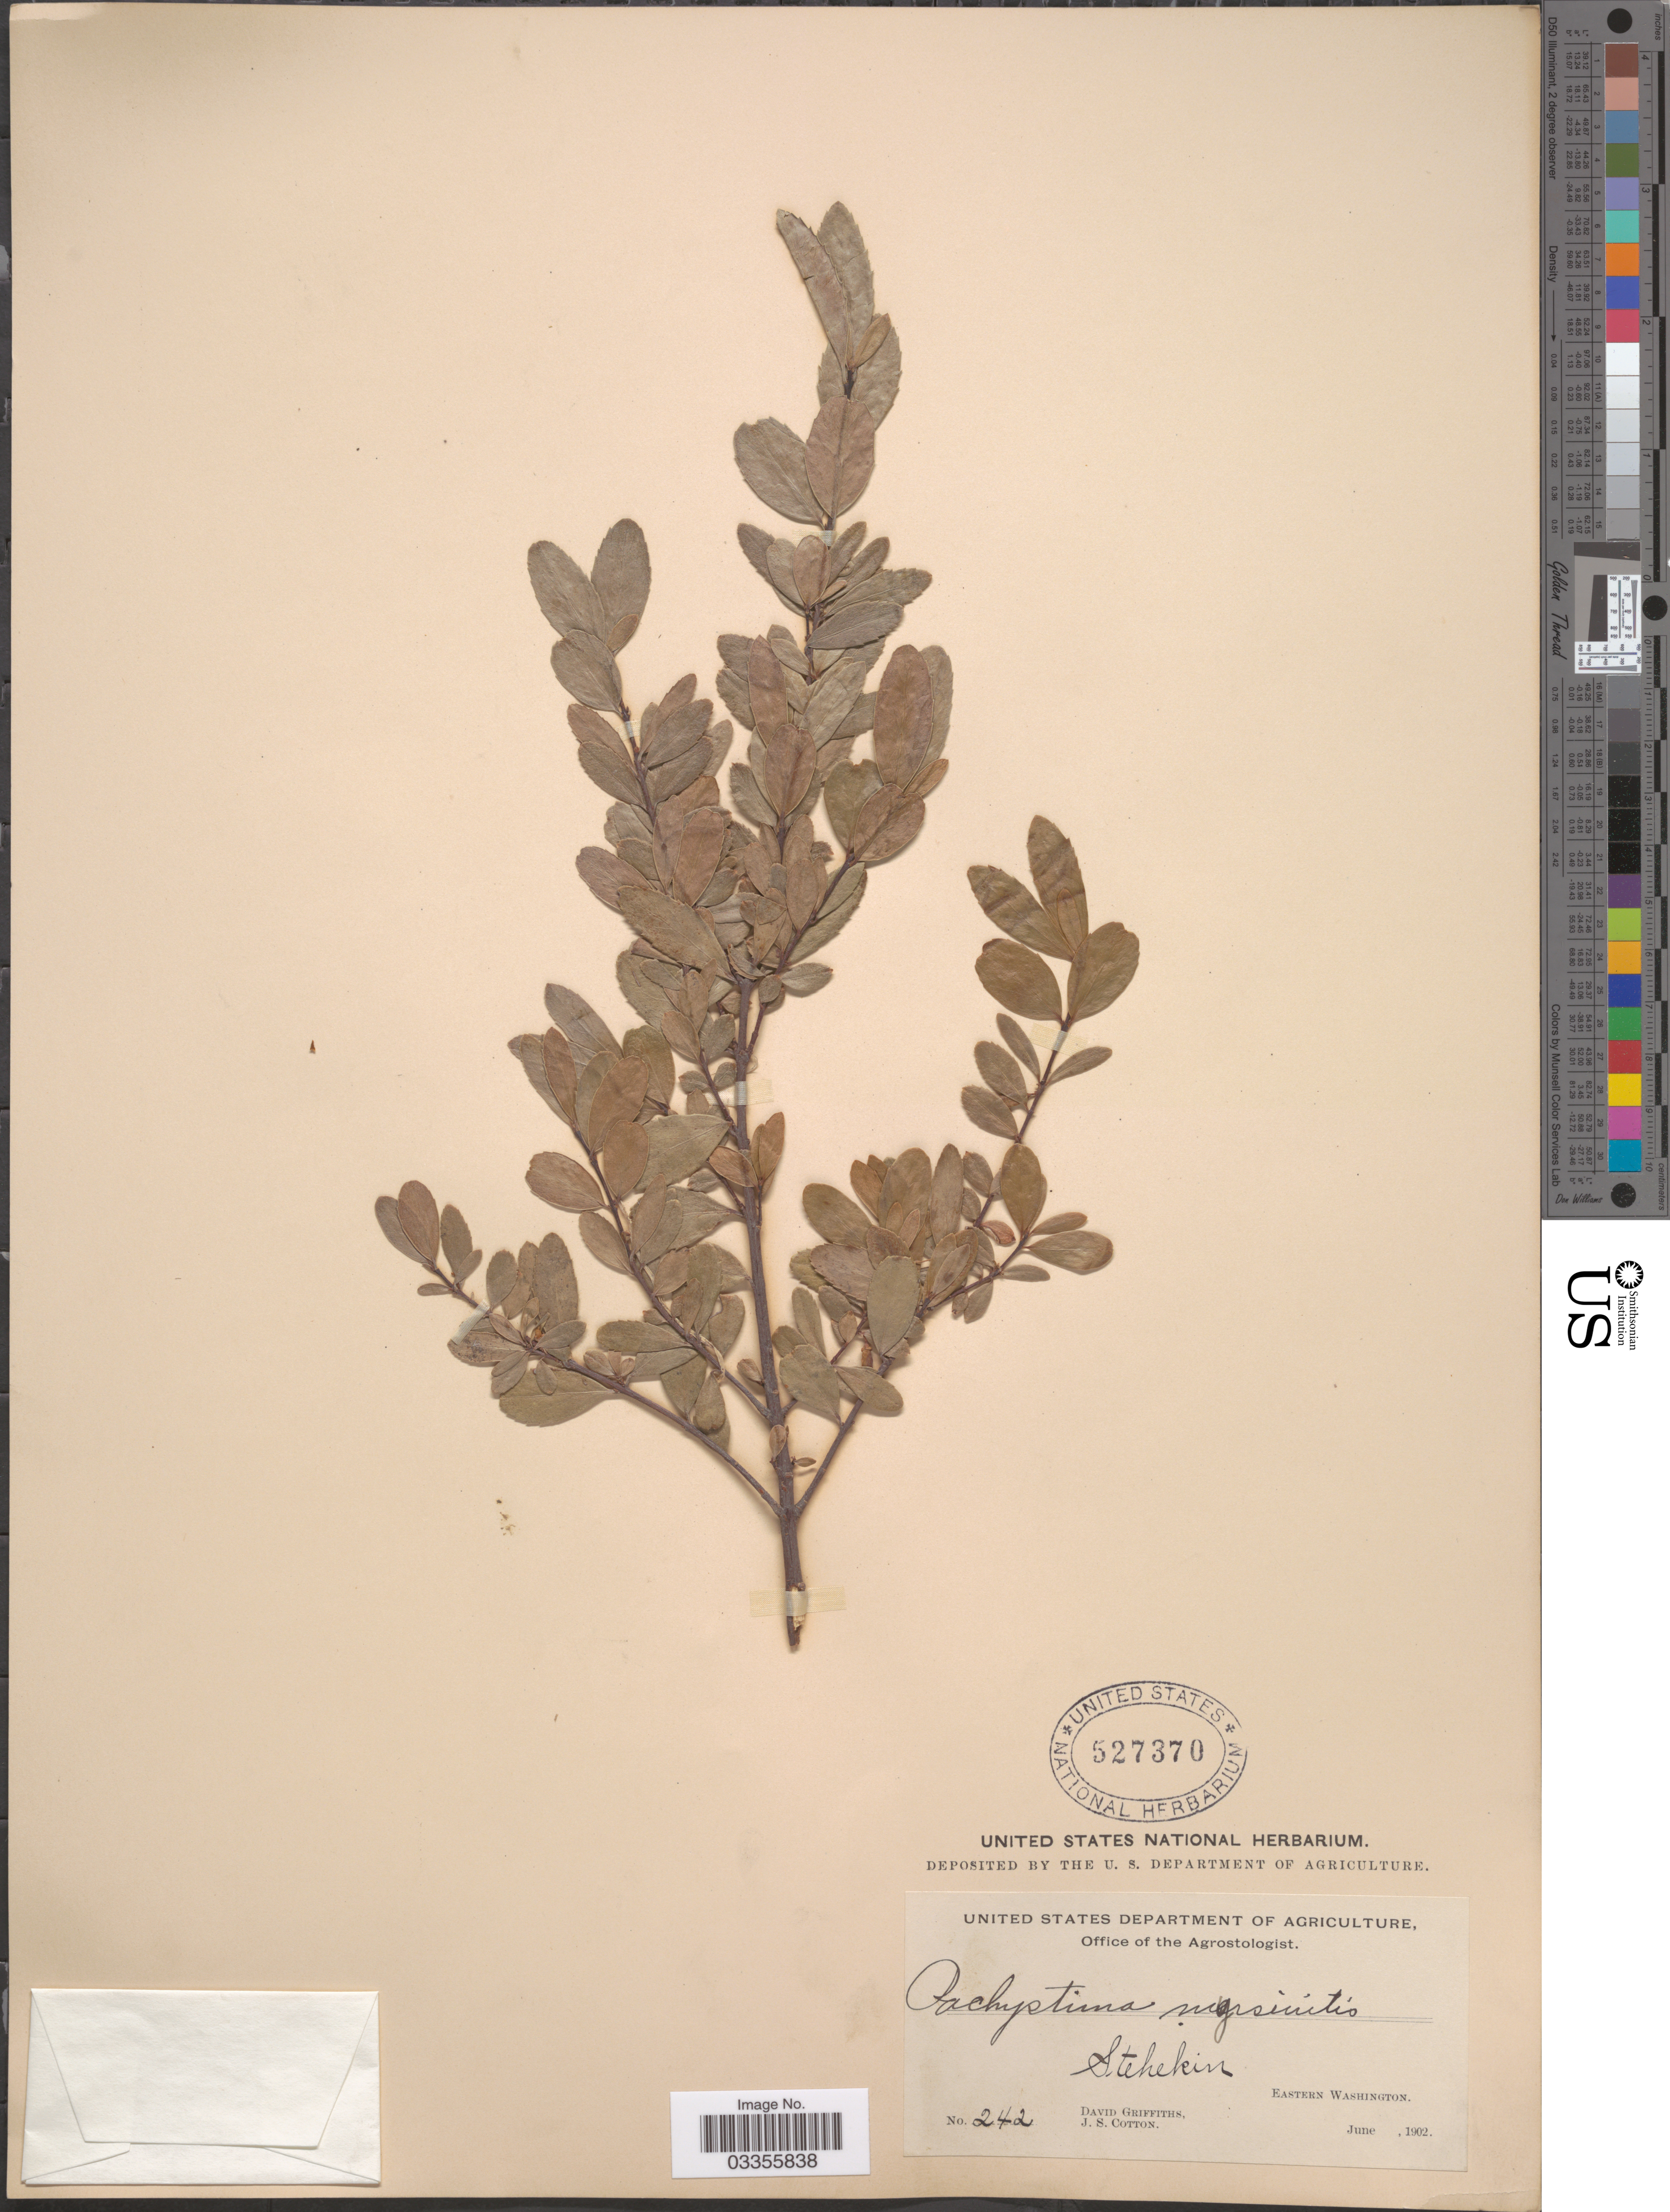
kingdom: Plantae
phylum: Tracheophyta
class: Magnoliopsida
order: Celastrales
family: Celastraceae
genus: Paxistima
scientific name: Paxistima myrsinites subsp. myrsinites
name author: (Pursh) Raf.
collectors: D. Griffiths & J. S. Cotton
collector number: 242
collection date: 1902-06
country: United States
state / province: Washington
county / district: Chelan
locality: Stehekin. Eastern Washington.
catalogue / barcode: US 527370